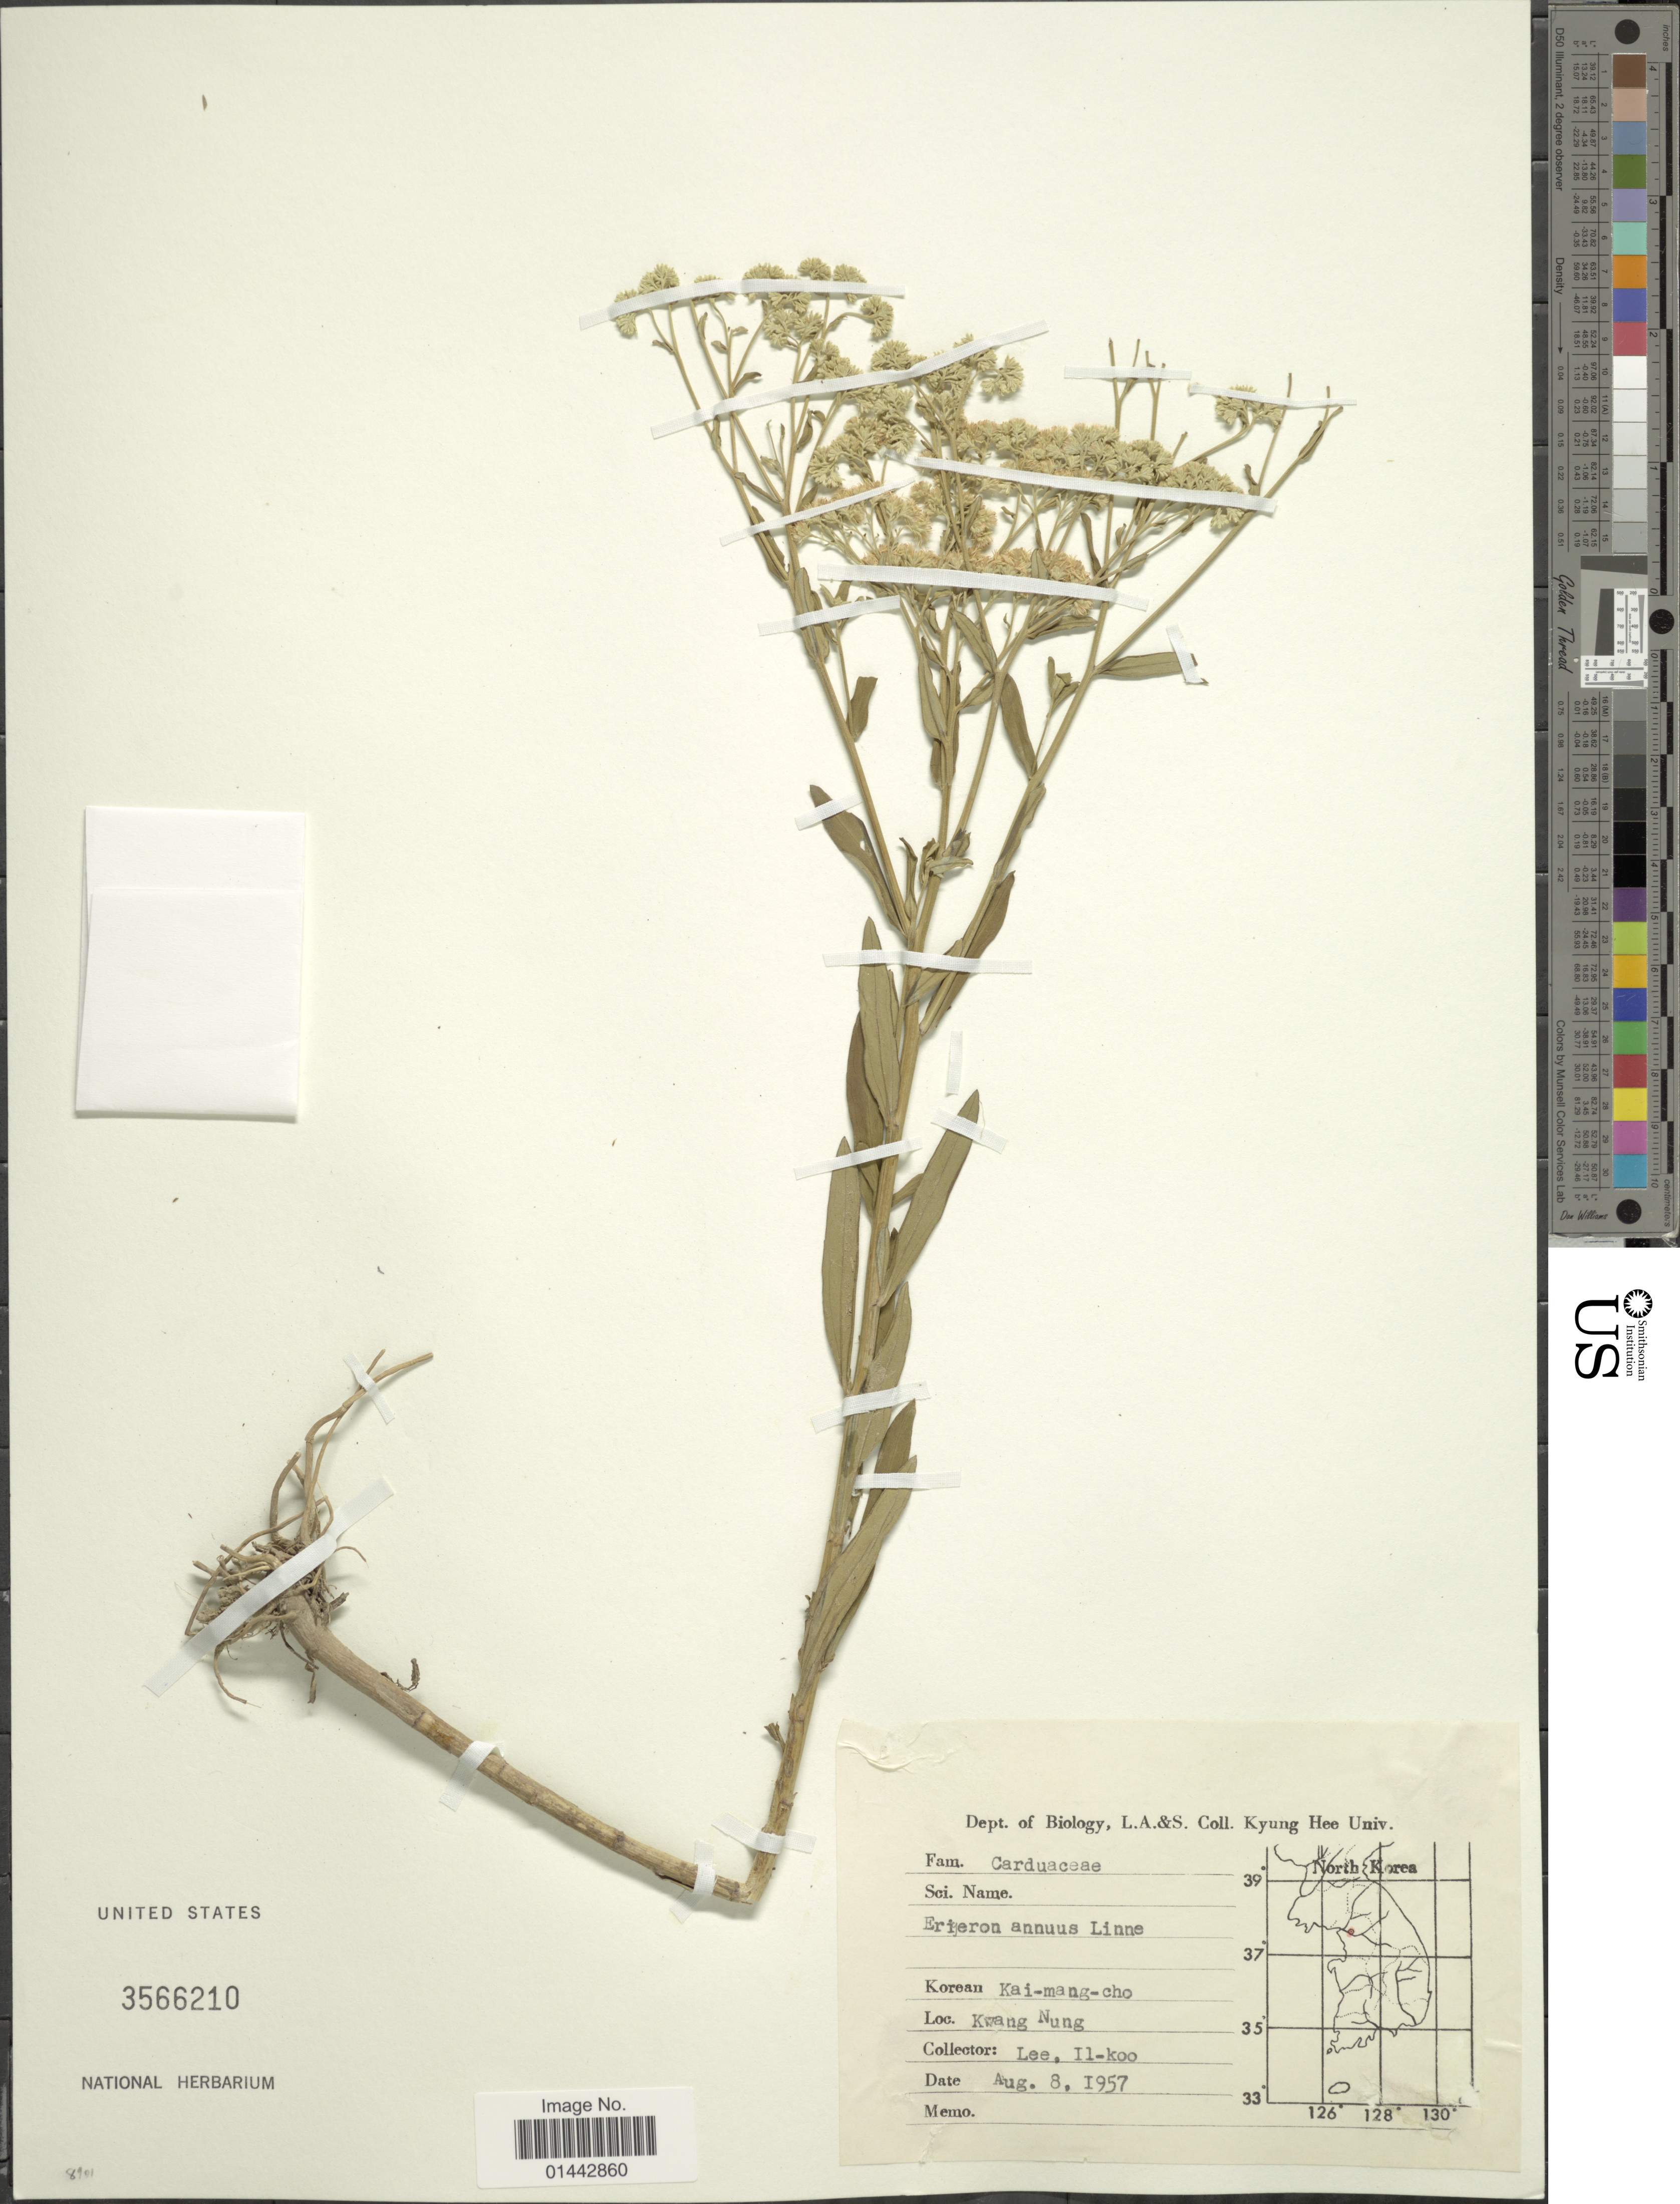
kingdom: Plantae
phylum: Tracheophyta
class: Magnoliopsida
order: Asterales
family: Asteraceae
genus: Erigeron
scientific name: Erigeron annuus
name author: (L.) Pers.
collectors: I. Lee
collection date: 1957-08-08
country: South Korea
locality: Kwang Nung.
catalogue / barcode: US 3566210